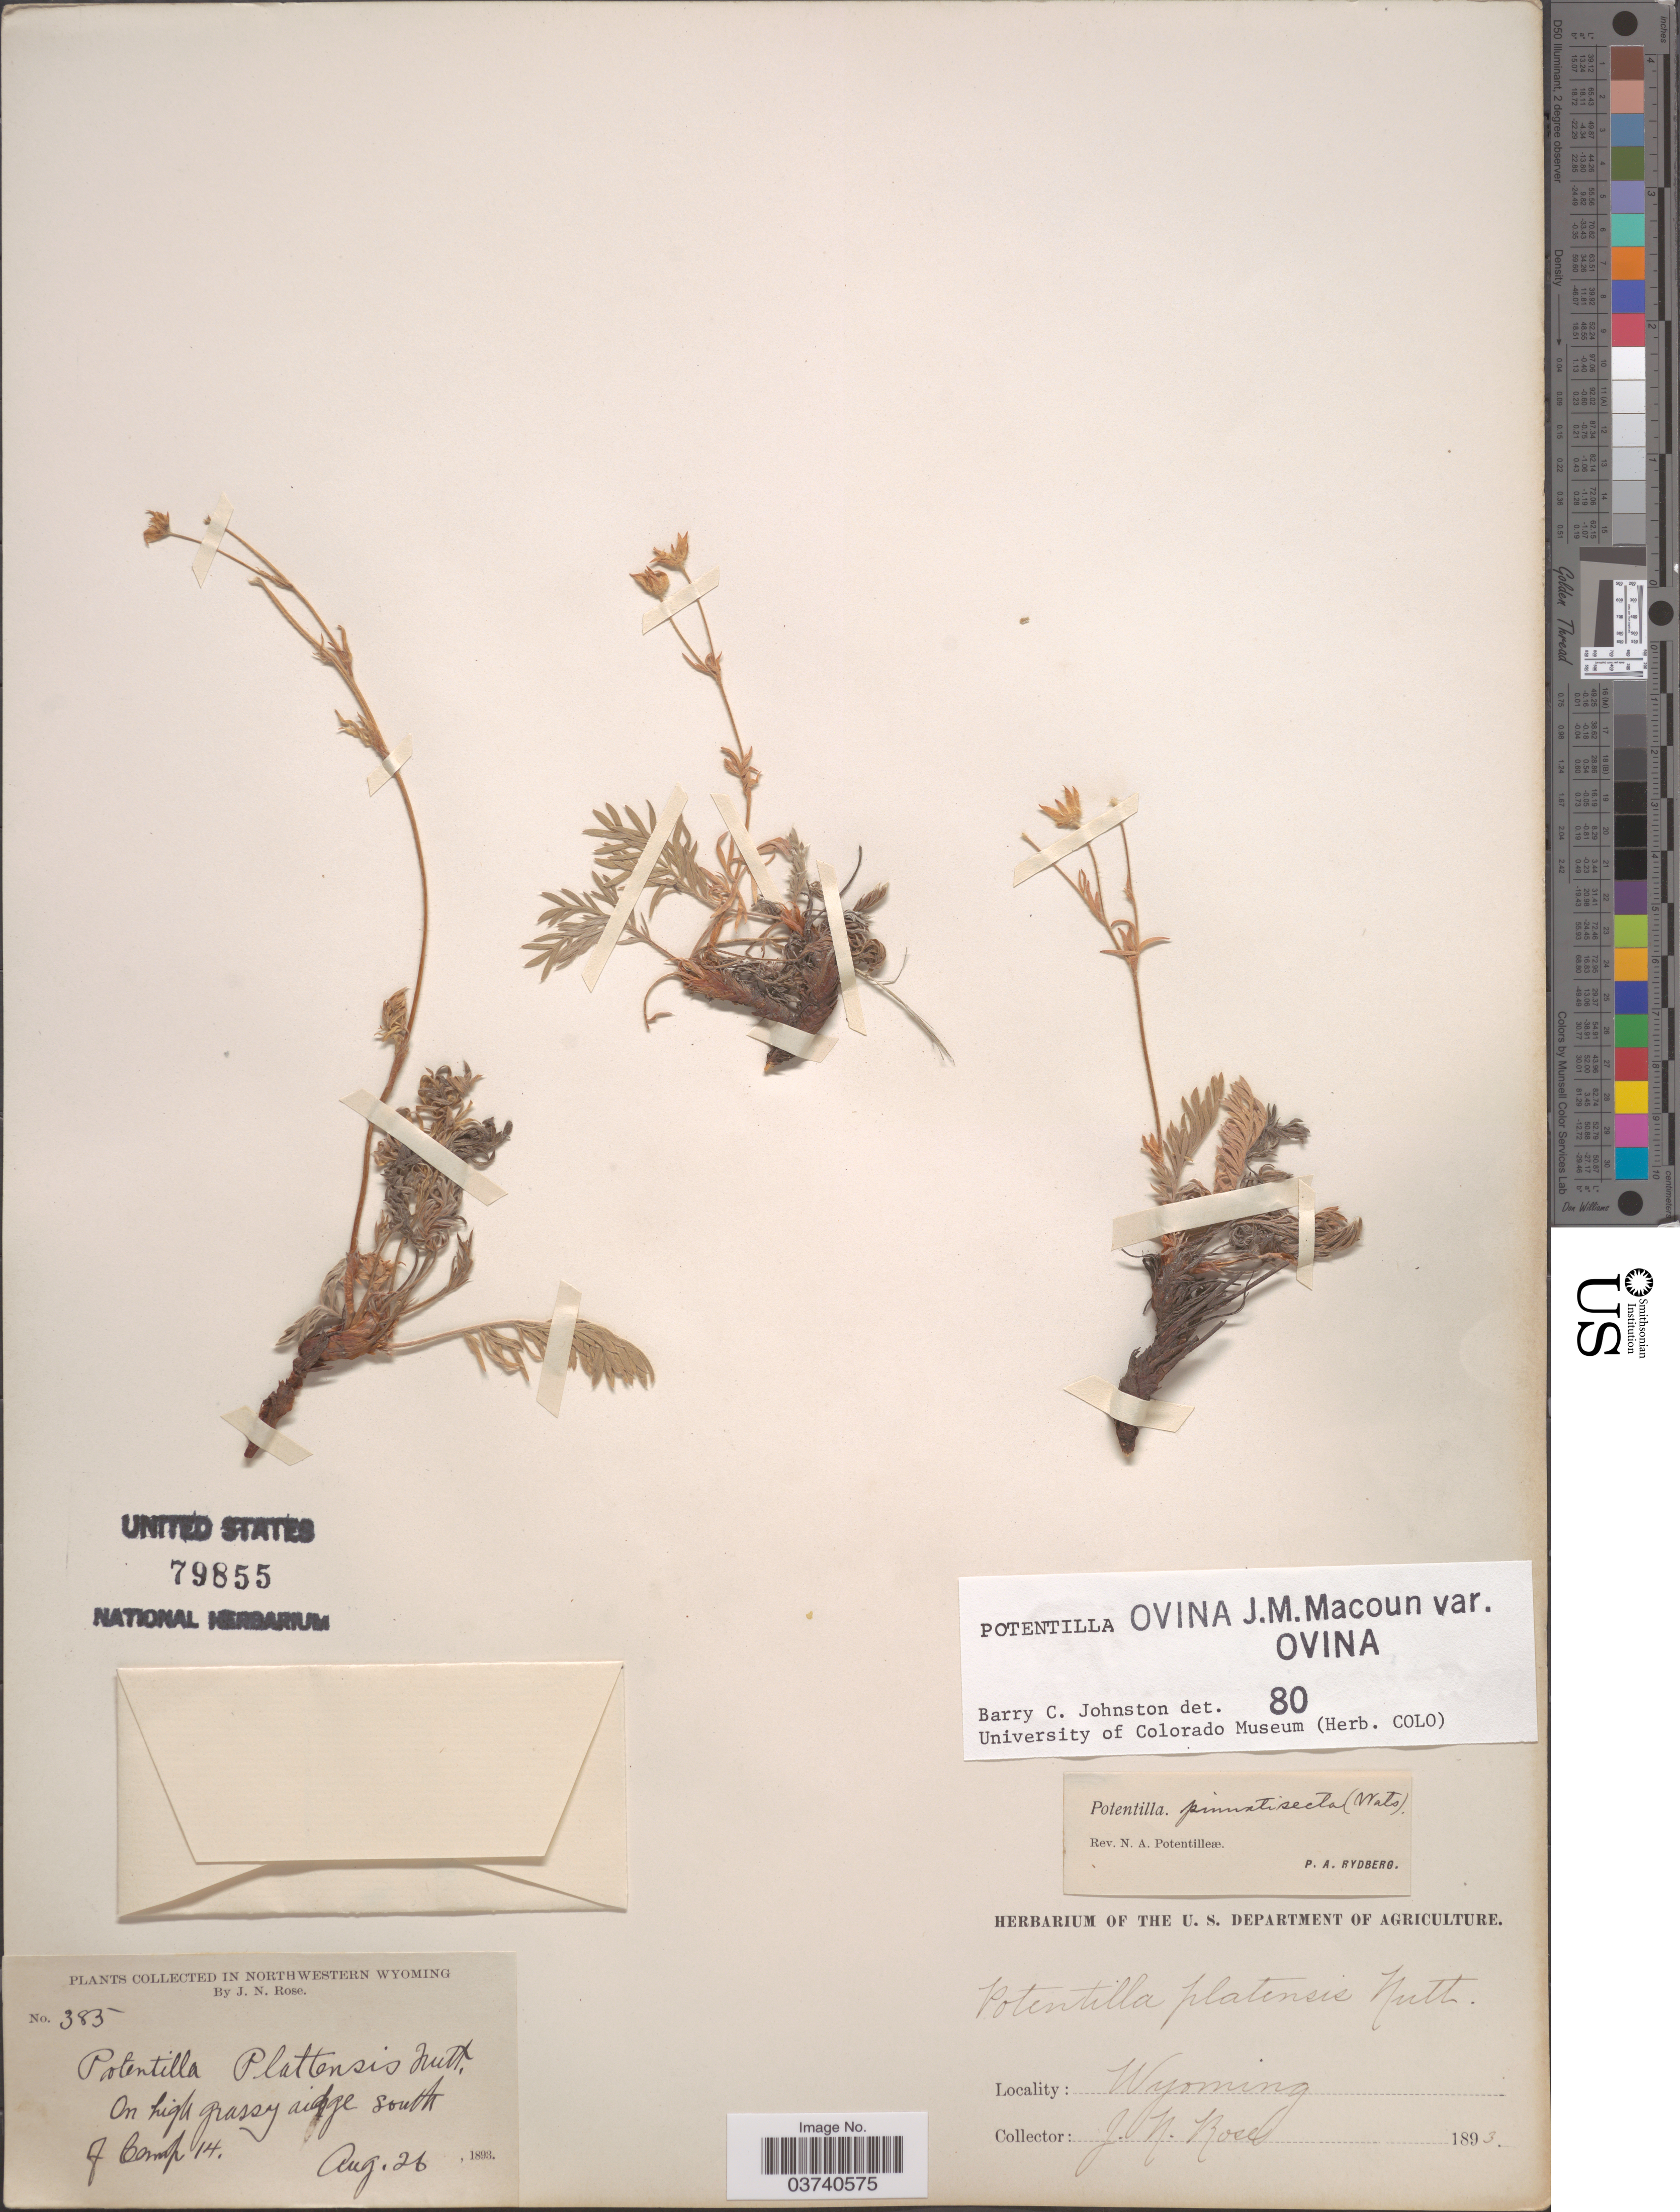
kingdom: Plantae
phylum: Tracheophyta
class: Magnoliopsida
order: Rosales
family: Rosaceae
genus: Potentilla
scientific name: Potentilla ovina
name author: Macoun ex J.M. Macoun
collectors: J. N. Rose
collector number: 385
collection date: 1893-08-26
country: United States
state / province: Wyoming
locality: Northwestern Wyoming. On high grassy ridge south of Camp 14.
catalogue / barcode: US 79855